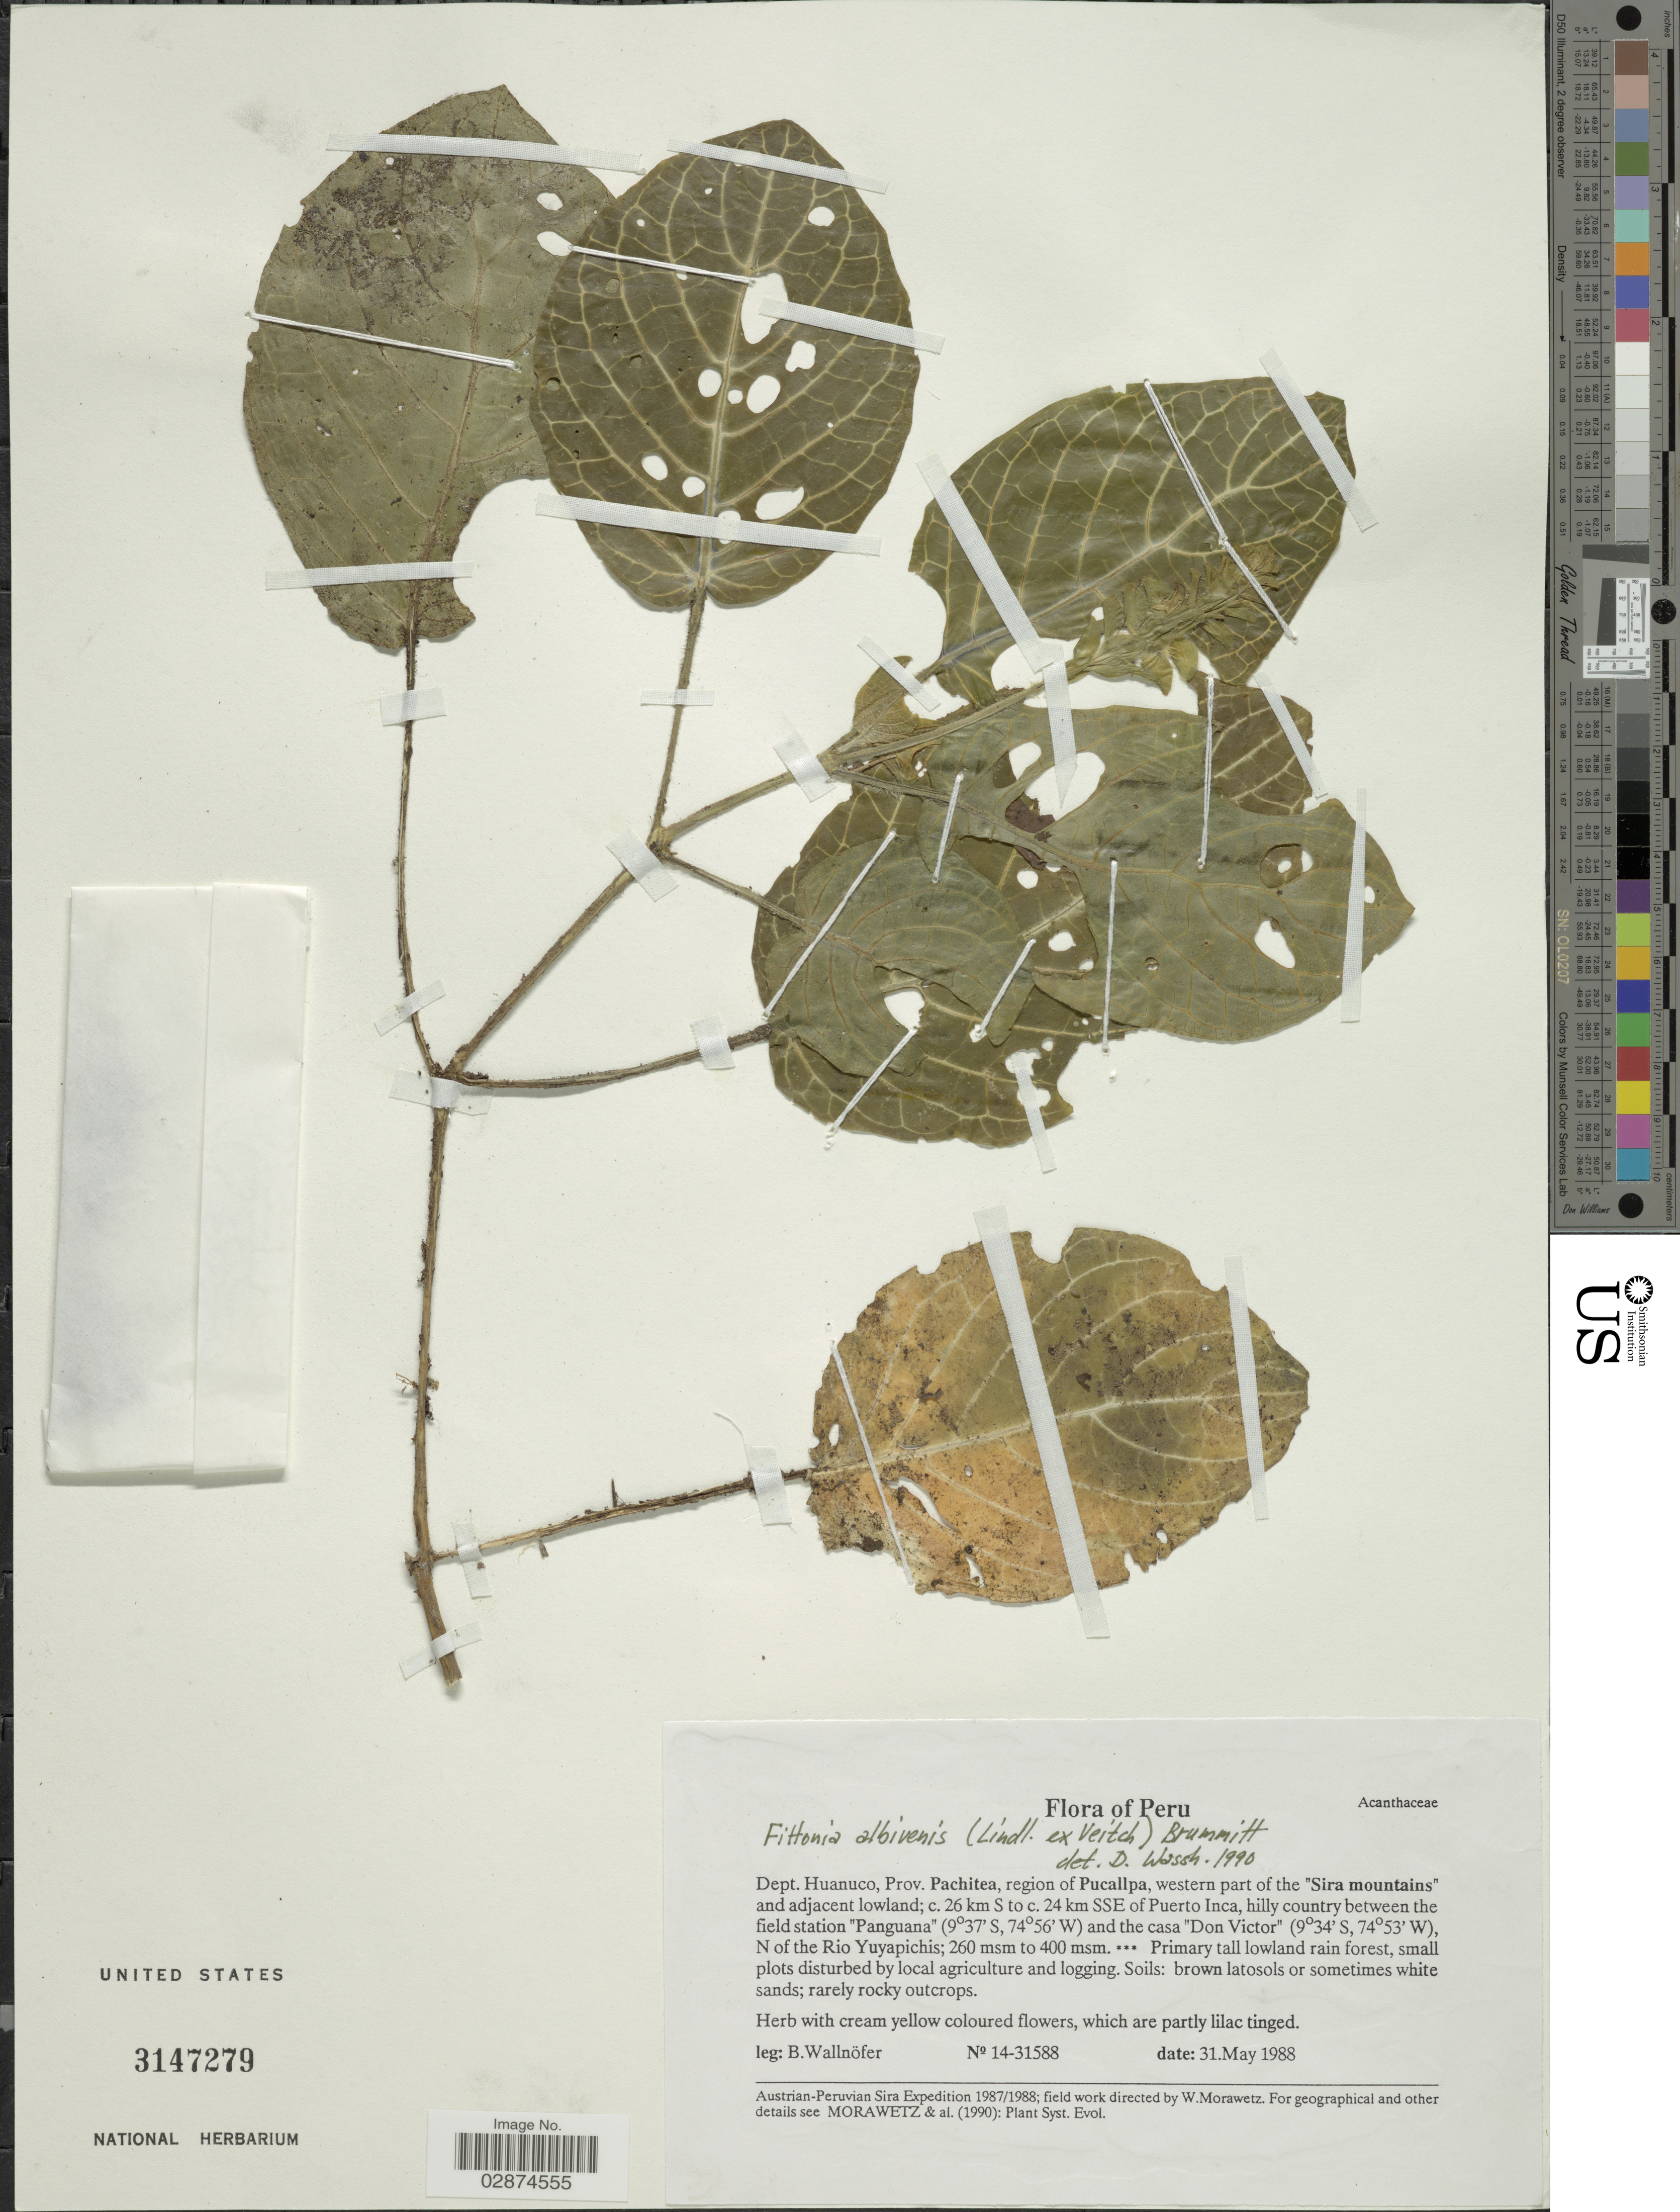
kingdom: Plantae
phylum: Tracheophyta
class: Magnoliopsida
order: Lamiales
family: Acanthaceae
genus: Fittonia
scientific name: Fittonia albivenis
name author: (Lindl. ex Veitch) Brummitt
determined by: Wasshausen, Dieter C., (BOT), Smithsonian Institution - National Museum of Natural History (UNITED STATES)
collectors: B. Wallnöfer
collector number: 14-31588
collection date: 1988-05-31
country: Peru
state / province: Huánuco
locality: Dept. Huanuco, Prov. Pachitea, region of Pucallpa, western part of the "Sira mountains" and adjacent lowland; c. 26 km S to c. 24 km SSE of Puerto Inca, hilly country between the field station "Panguana" and the casa "Don Victor". N of the Rio Yuyapichis.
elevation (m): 260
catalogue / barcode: US 3147279